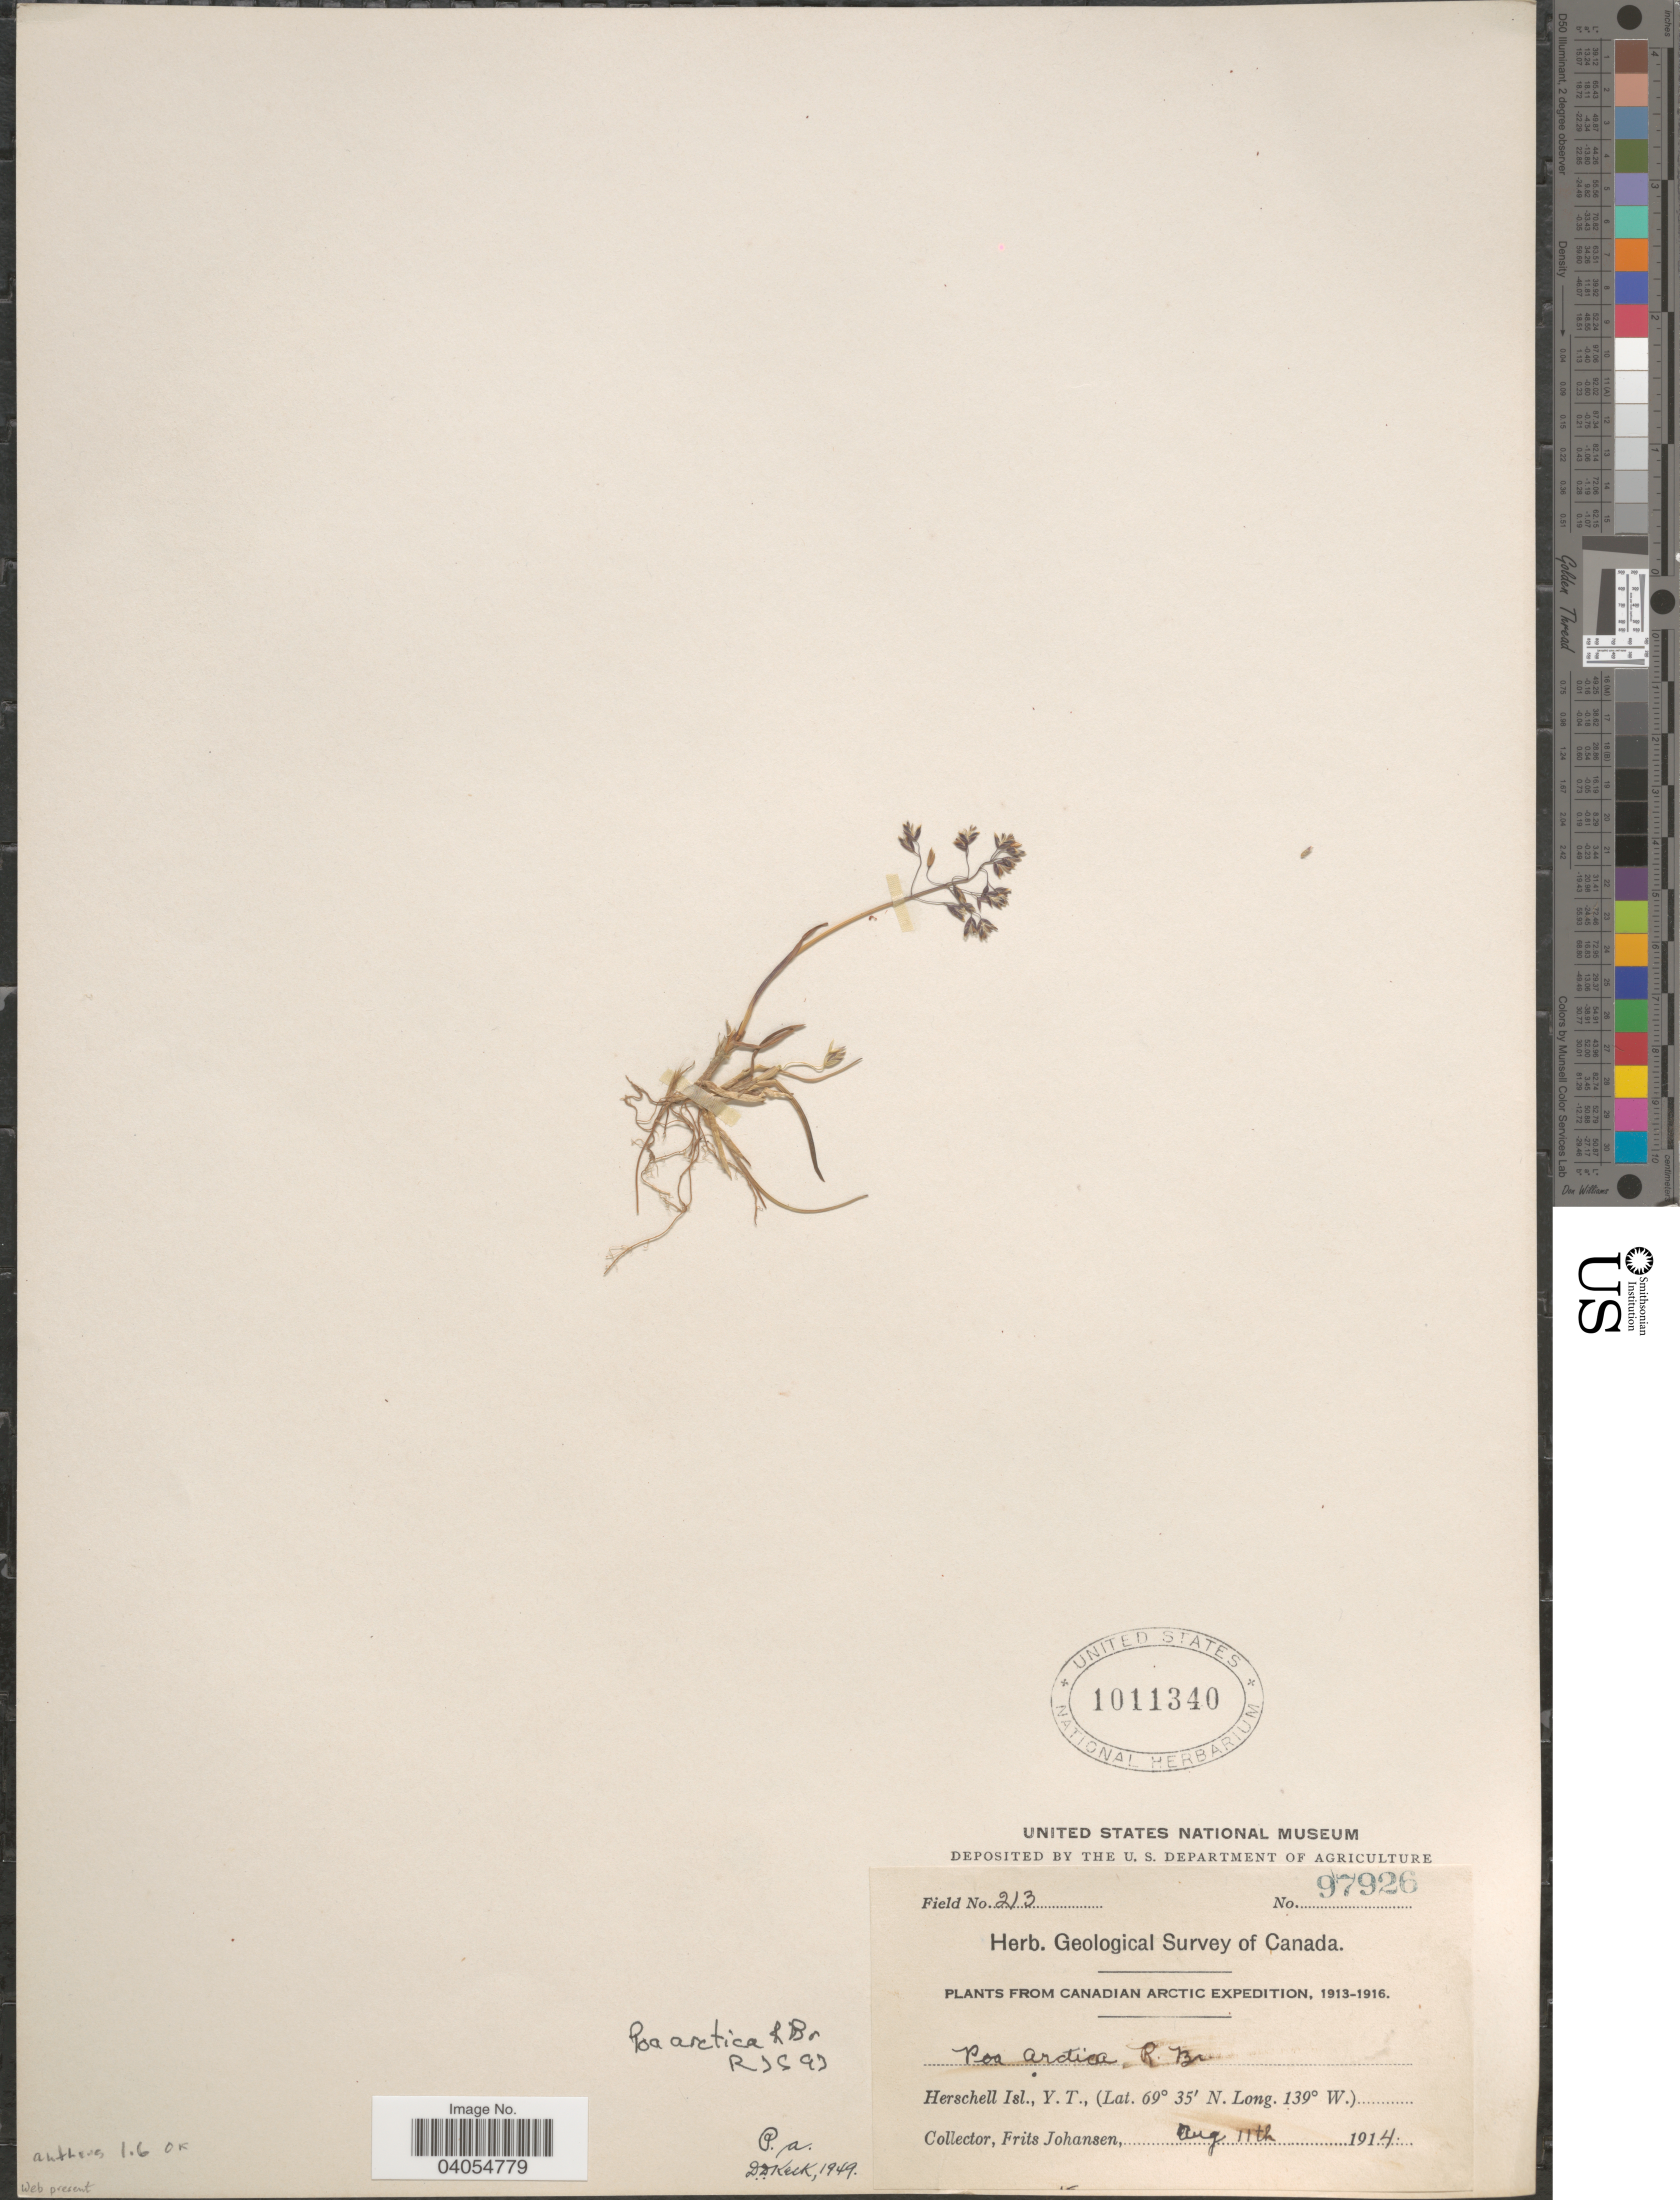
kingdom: Plantae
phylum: Tracheophyta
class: Liliopsida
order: Poales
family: Poaceae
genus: Poa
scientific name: Poa arctica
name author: R. Br.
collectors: F. Johansen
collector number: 97926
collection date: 1914-08-11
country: Canada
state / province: Yukon Territory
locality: Herschell Isl.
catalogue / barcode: US 1011340